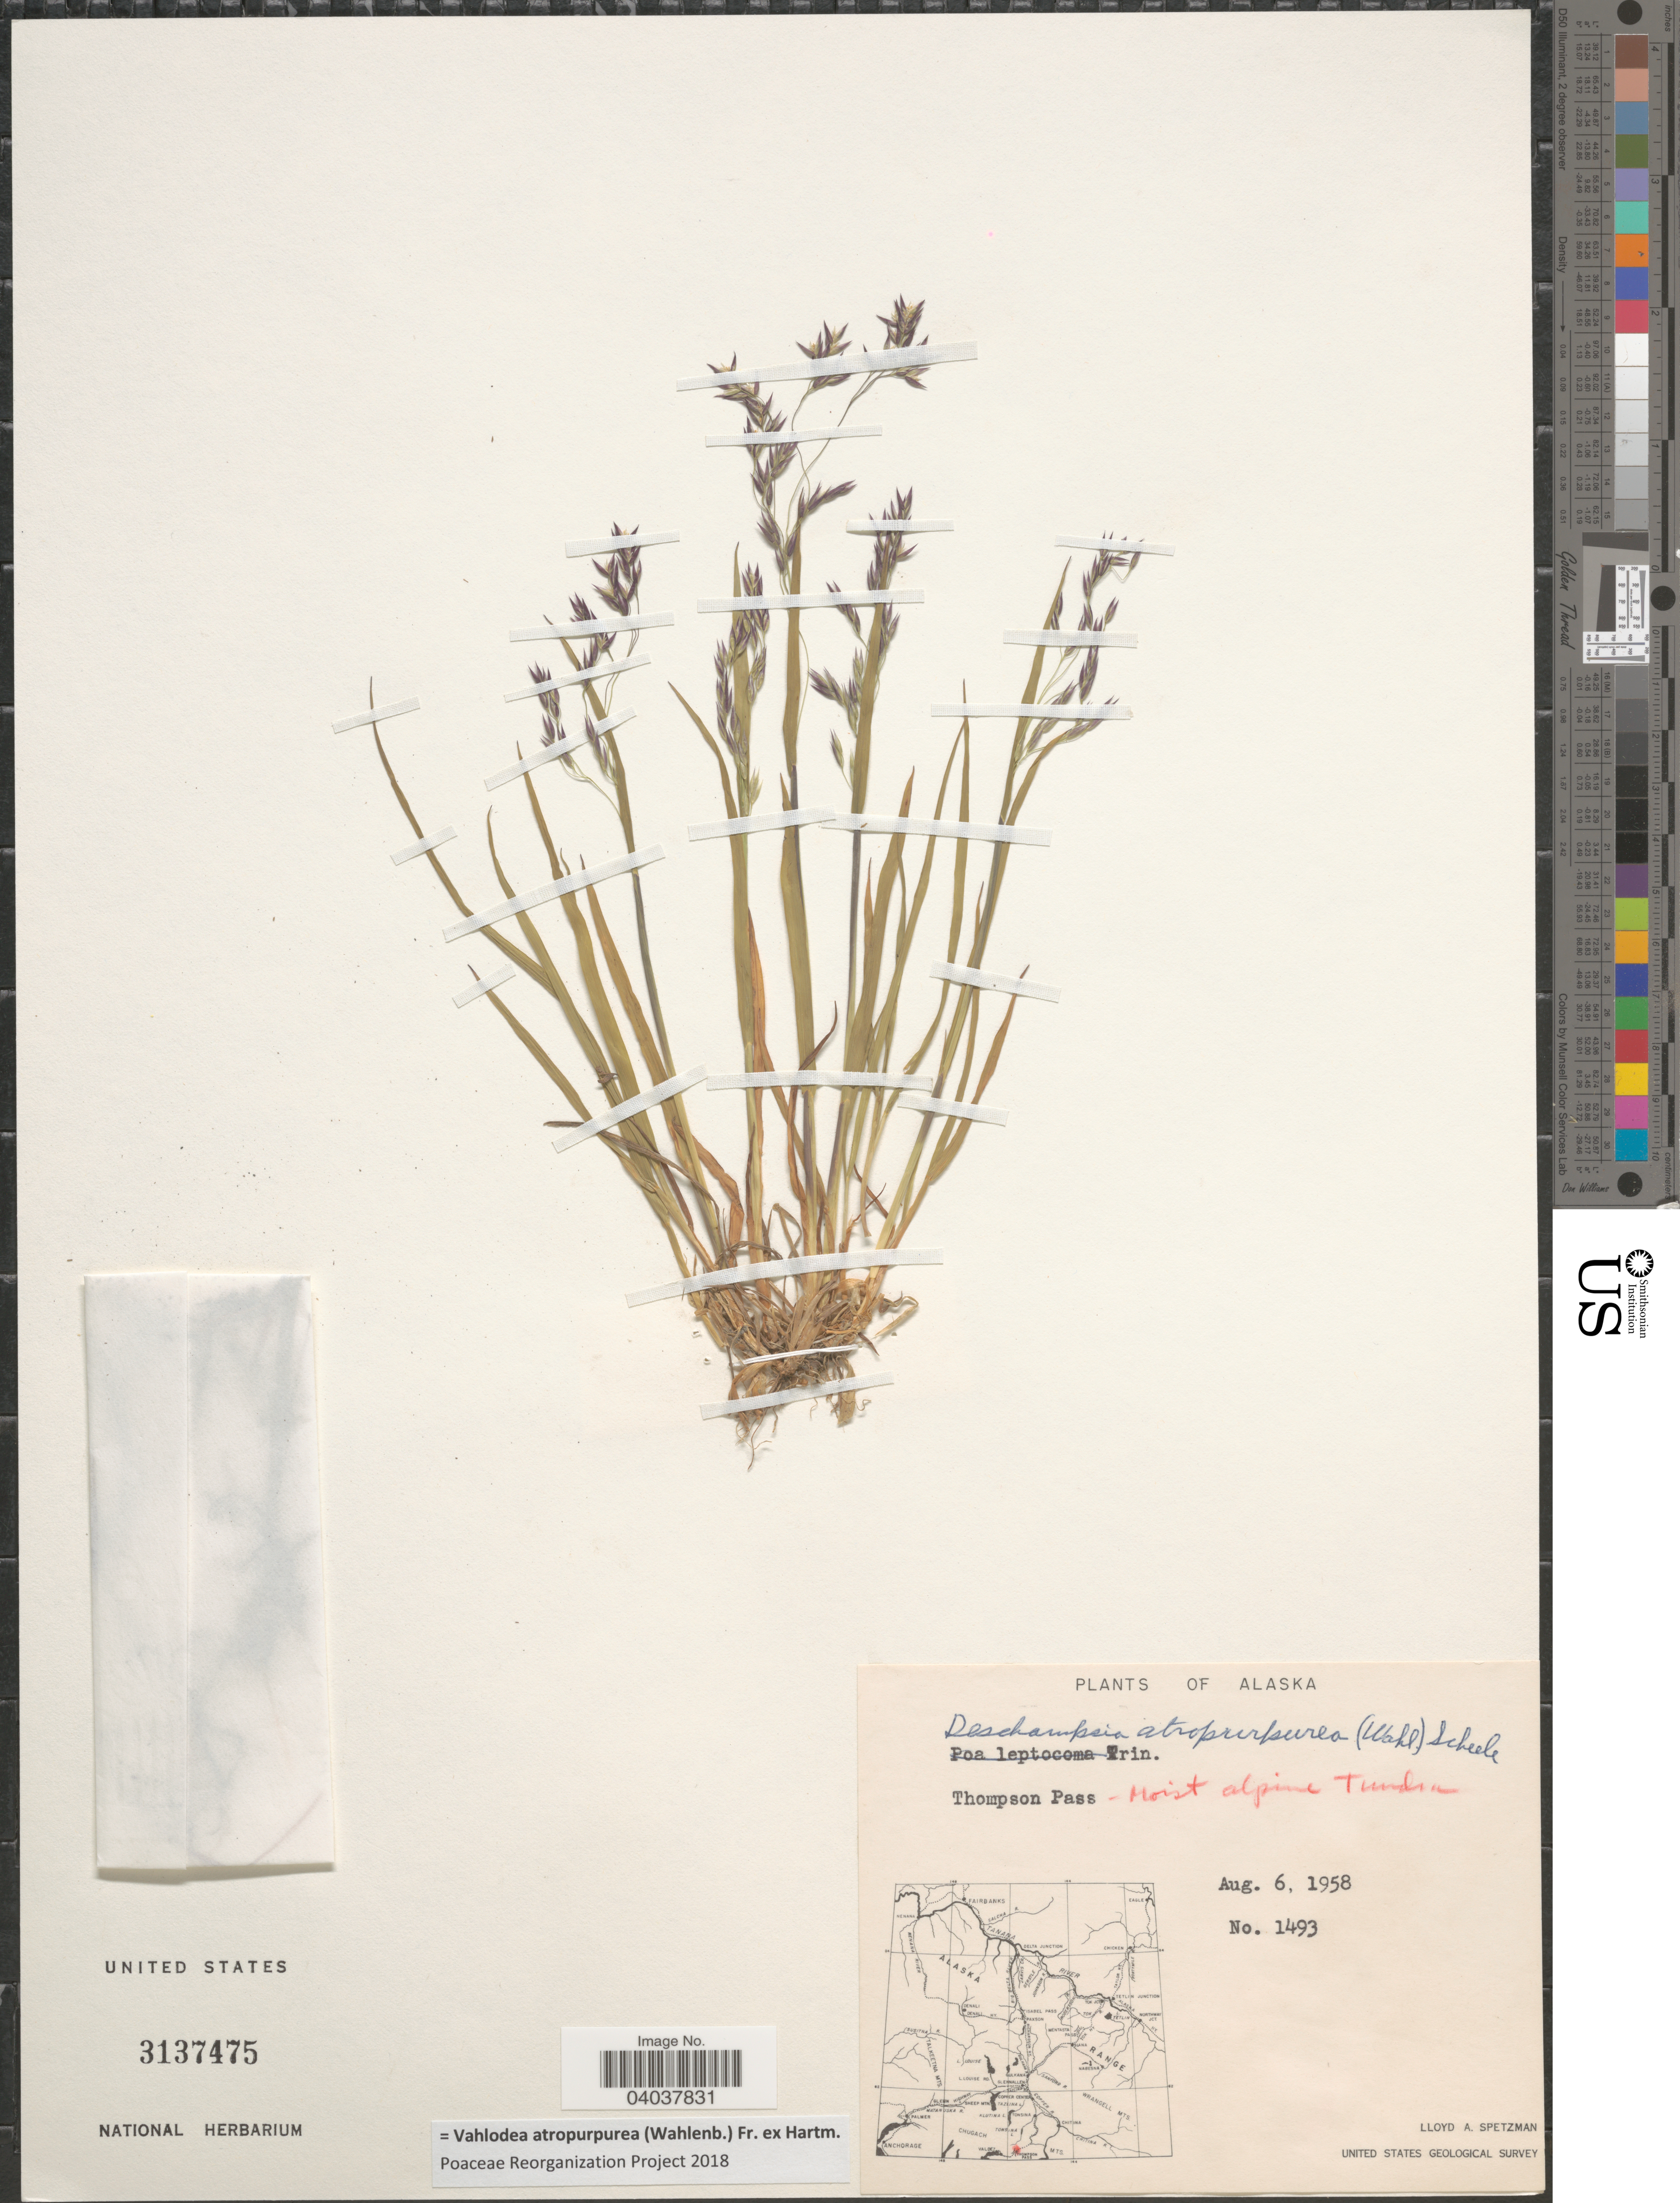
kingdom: Plantae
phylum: Tracheophyta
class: Liliopsida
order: Poales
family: Poaceae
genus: Vahlodea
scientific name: Vahlodea atropurpurea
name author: (Wahlenb.) Fr. ex Hartm.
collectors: L. Spetzman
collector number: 1493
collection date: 1958-08-06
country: United States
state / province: Alaska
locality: Thompson Pass.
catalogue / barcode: US 3137475